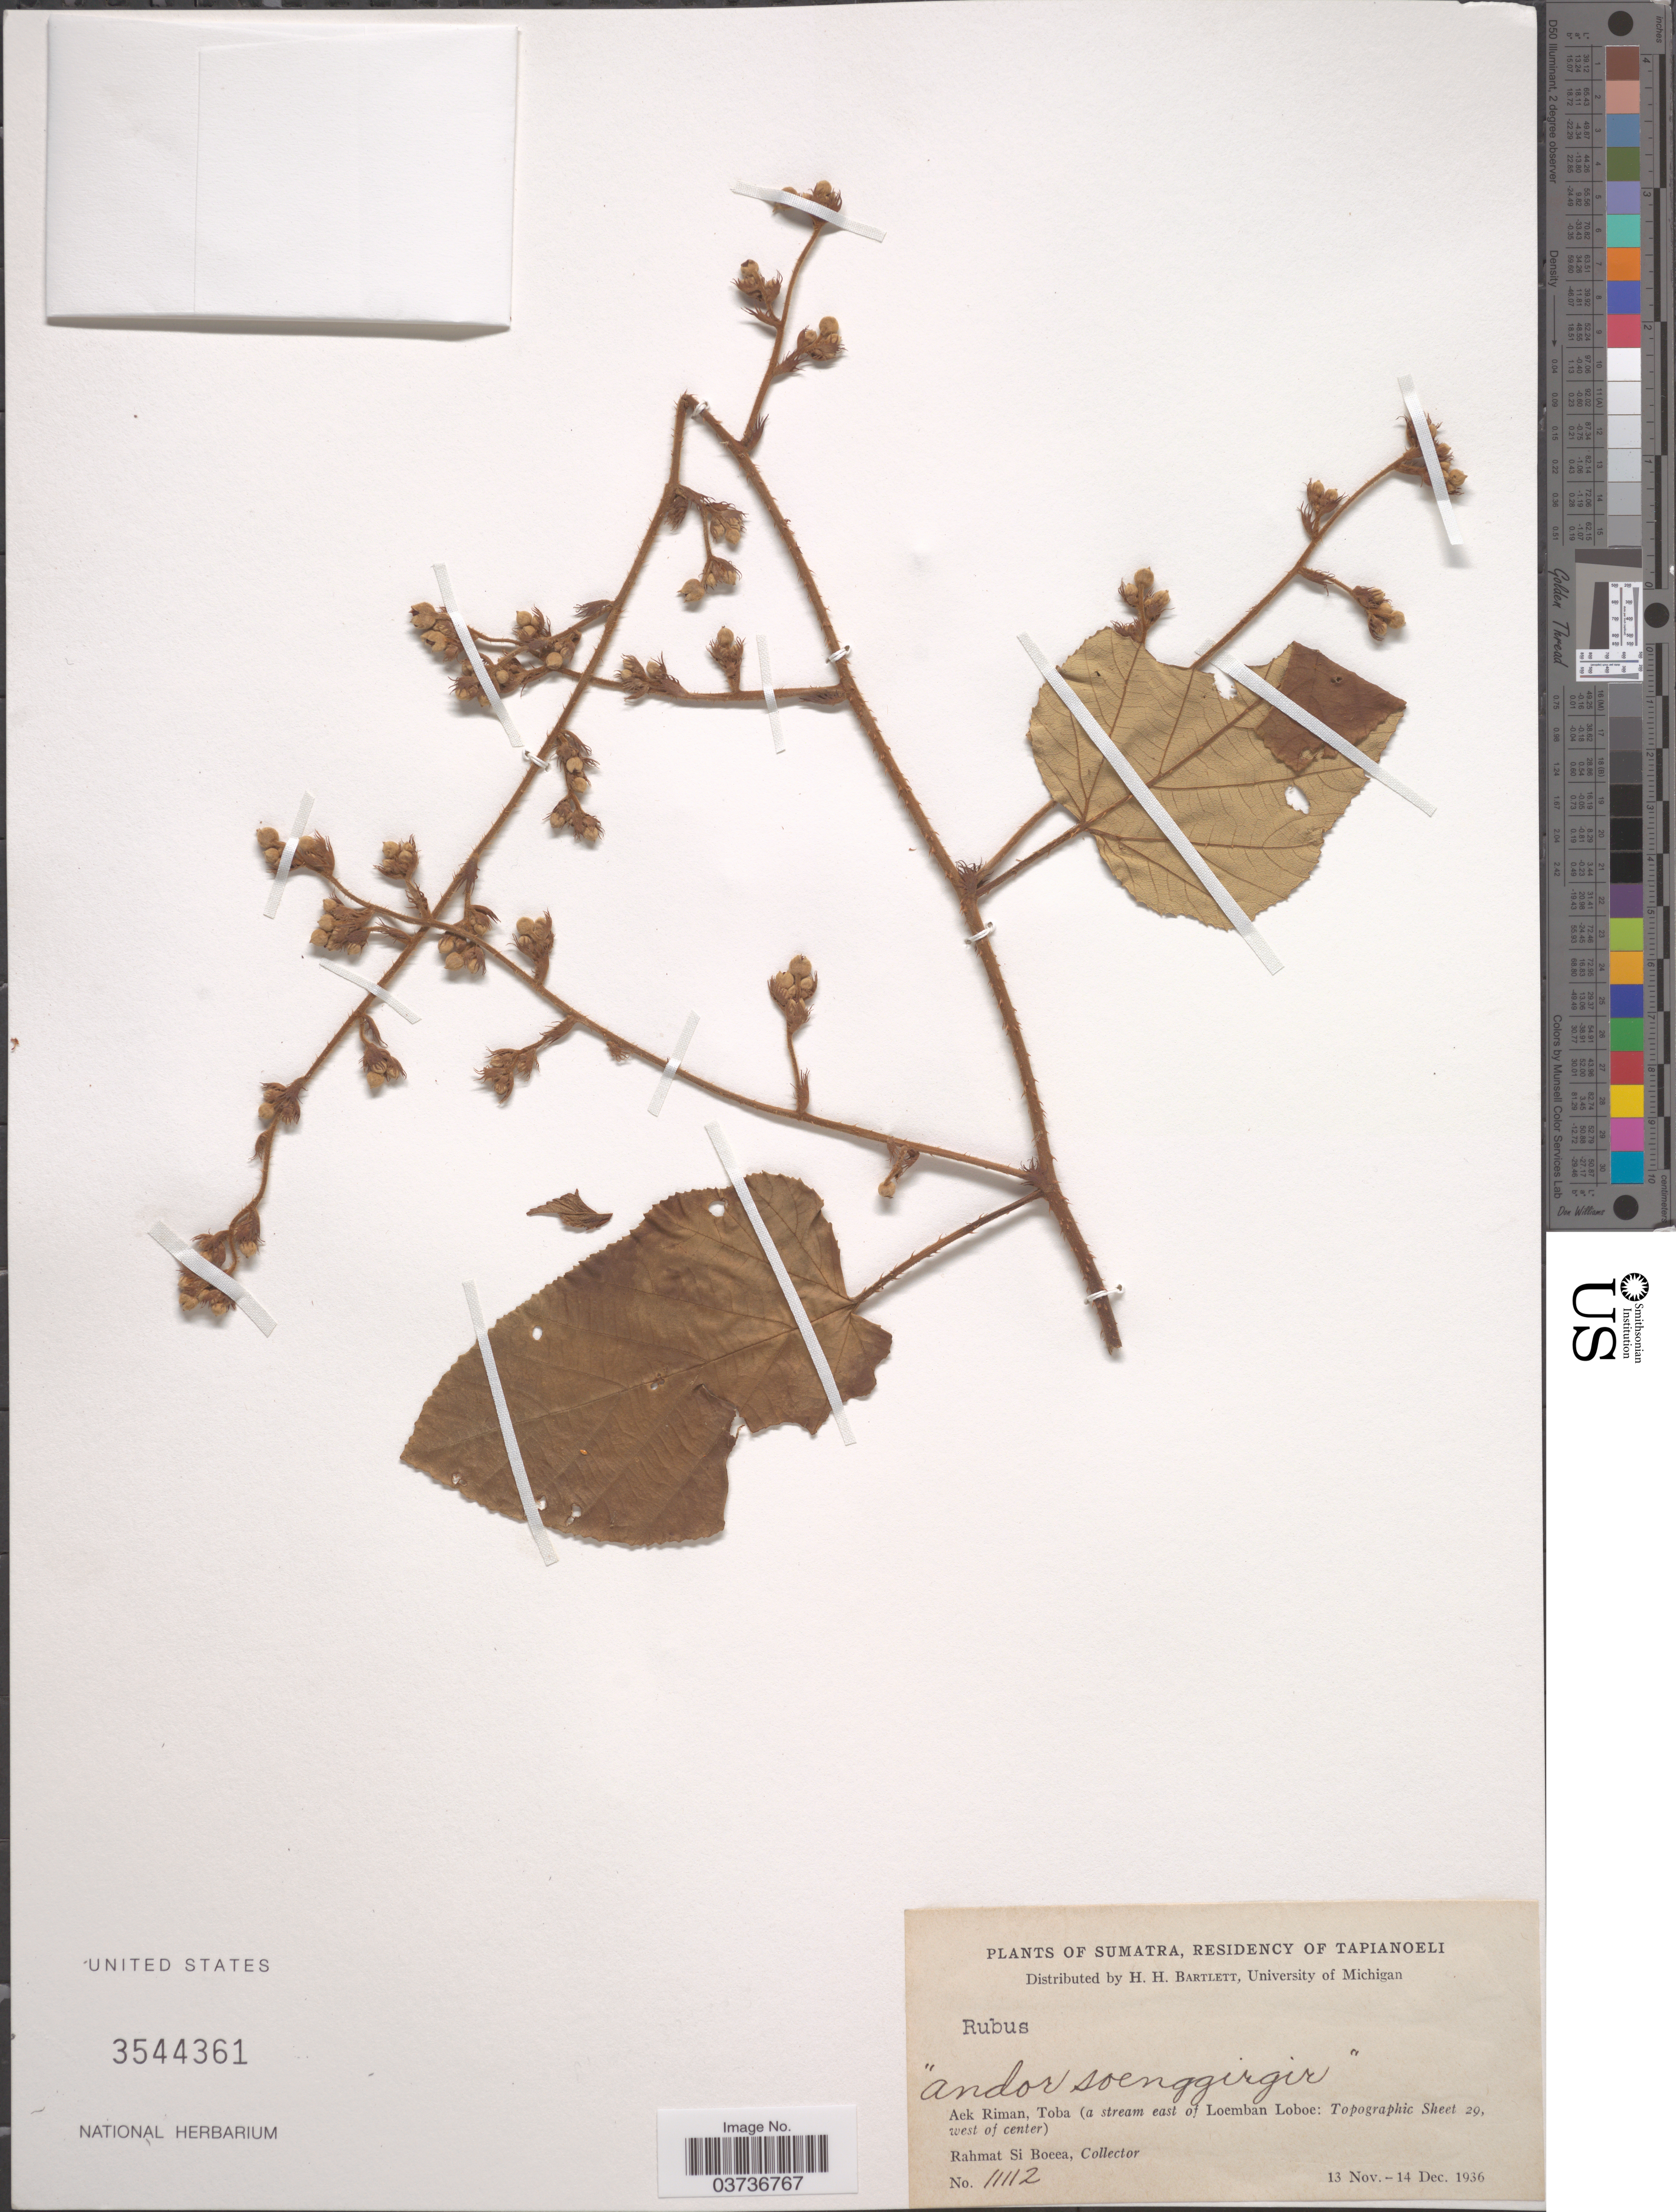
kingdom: Plantae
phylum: Tracheophyta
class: Magnoliopsida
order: Rosales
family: Rosaceae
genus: Rubus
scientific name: Rubus sp.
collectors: Rahmat Si Boeea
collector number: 11112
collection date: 1936-11-13/1936-12-14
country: Indonesia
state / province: Sumatra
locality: Sumatra, Residency of Tapianoeli. Aek Riman, Toba (a stream east of Loemban Loboe: Topgraphic Sheet 29, west of center).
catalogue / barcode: US 3544361